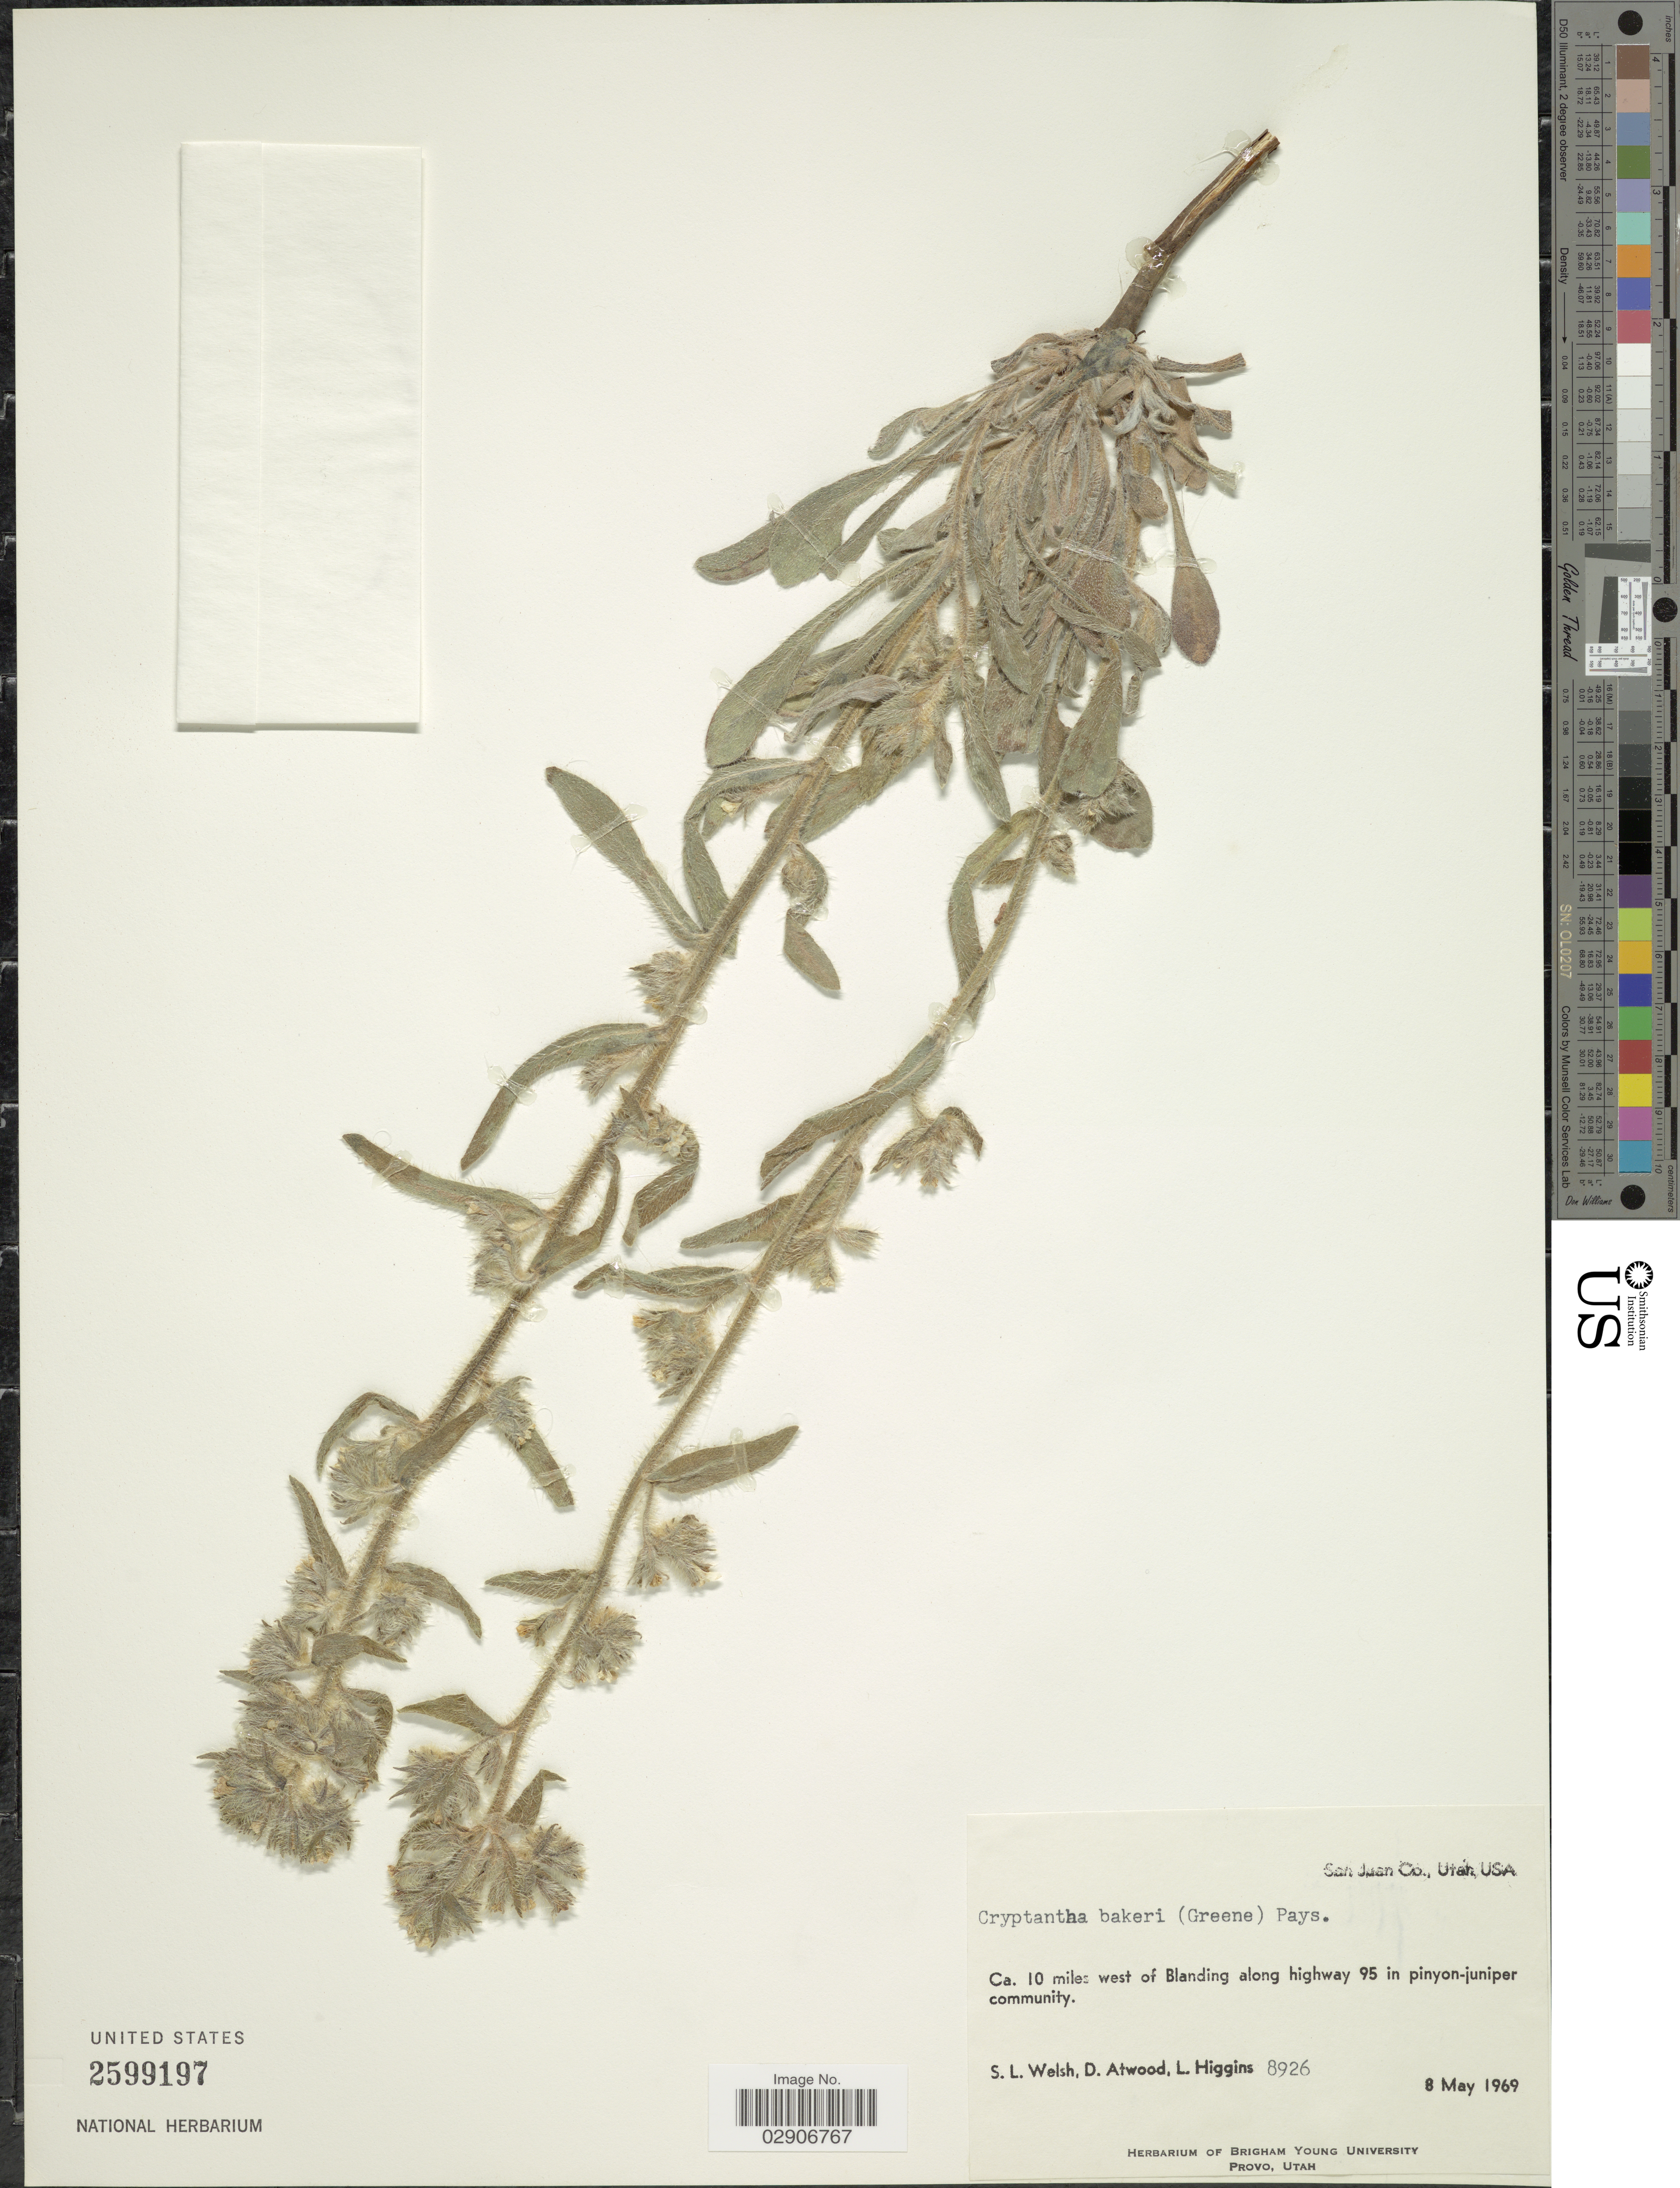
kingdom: Plantae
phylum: Tracheophyta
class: Magnoliopsida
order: Boraginales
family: Boraginaceae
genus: Cryptantha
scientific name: Cryptantha bakeri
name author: (S.W. Greene) Payson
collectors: S. Welsh, D. Atwood & L. Higgins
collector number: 8926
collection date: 1969-05-08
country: United States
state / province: Utah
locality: San Juan Co. Ca. 10 miles west of Blanding along highway 95 in pinyon-juniper community.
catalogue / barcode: US 2599197